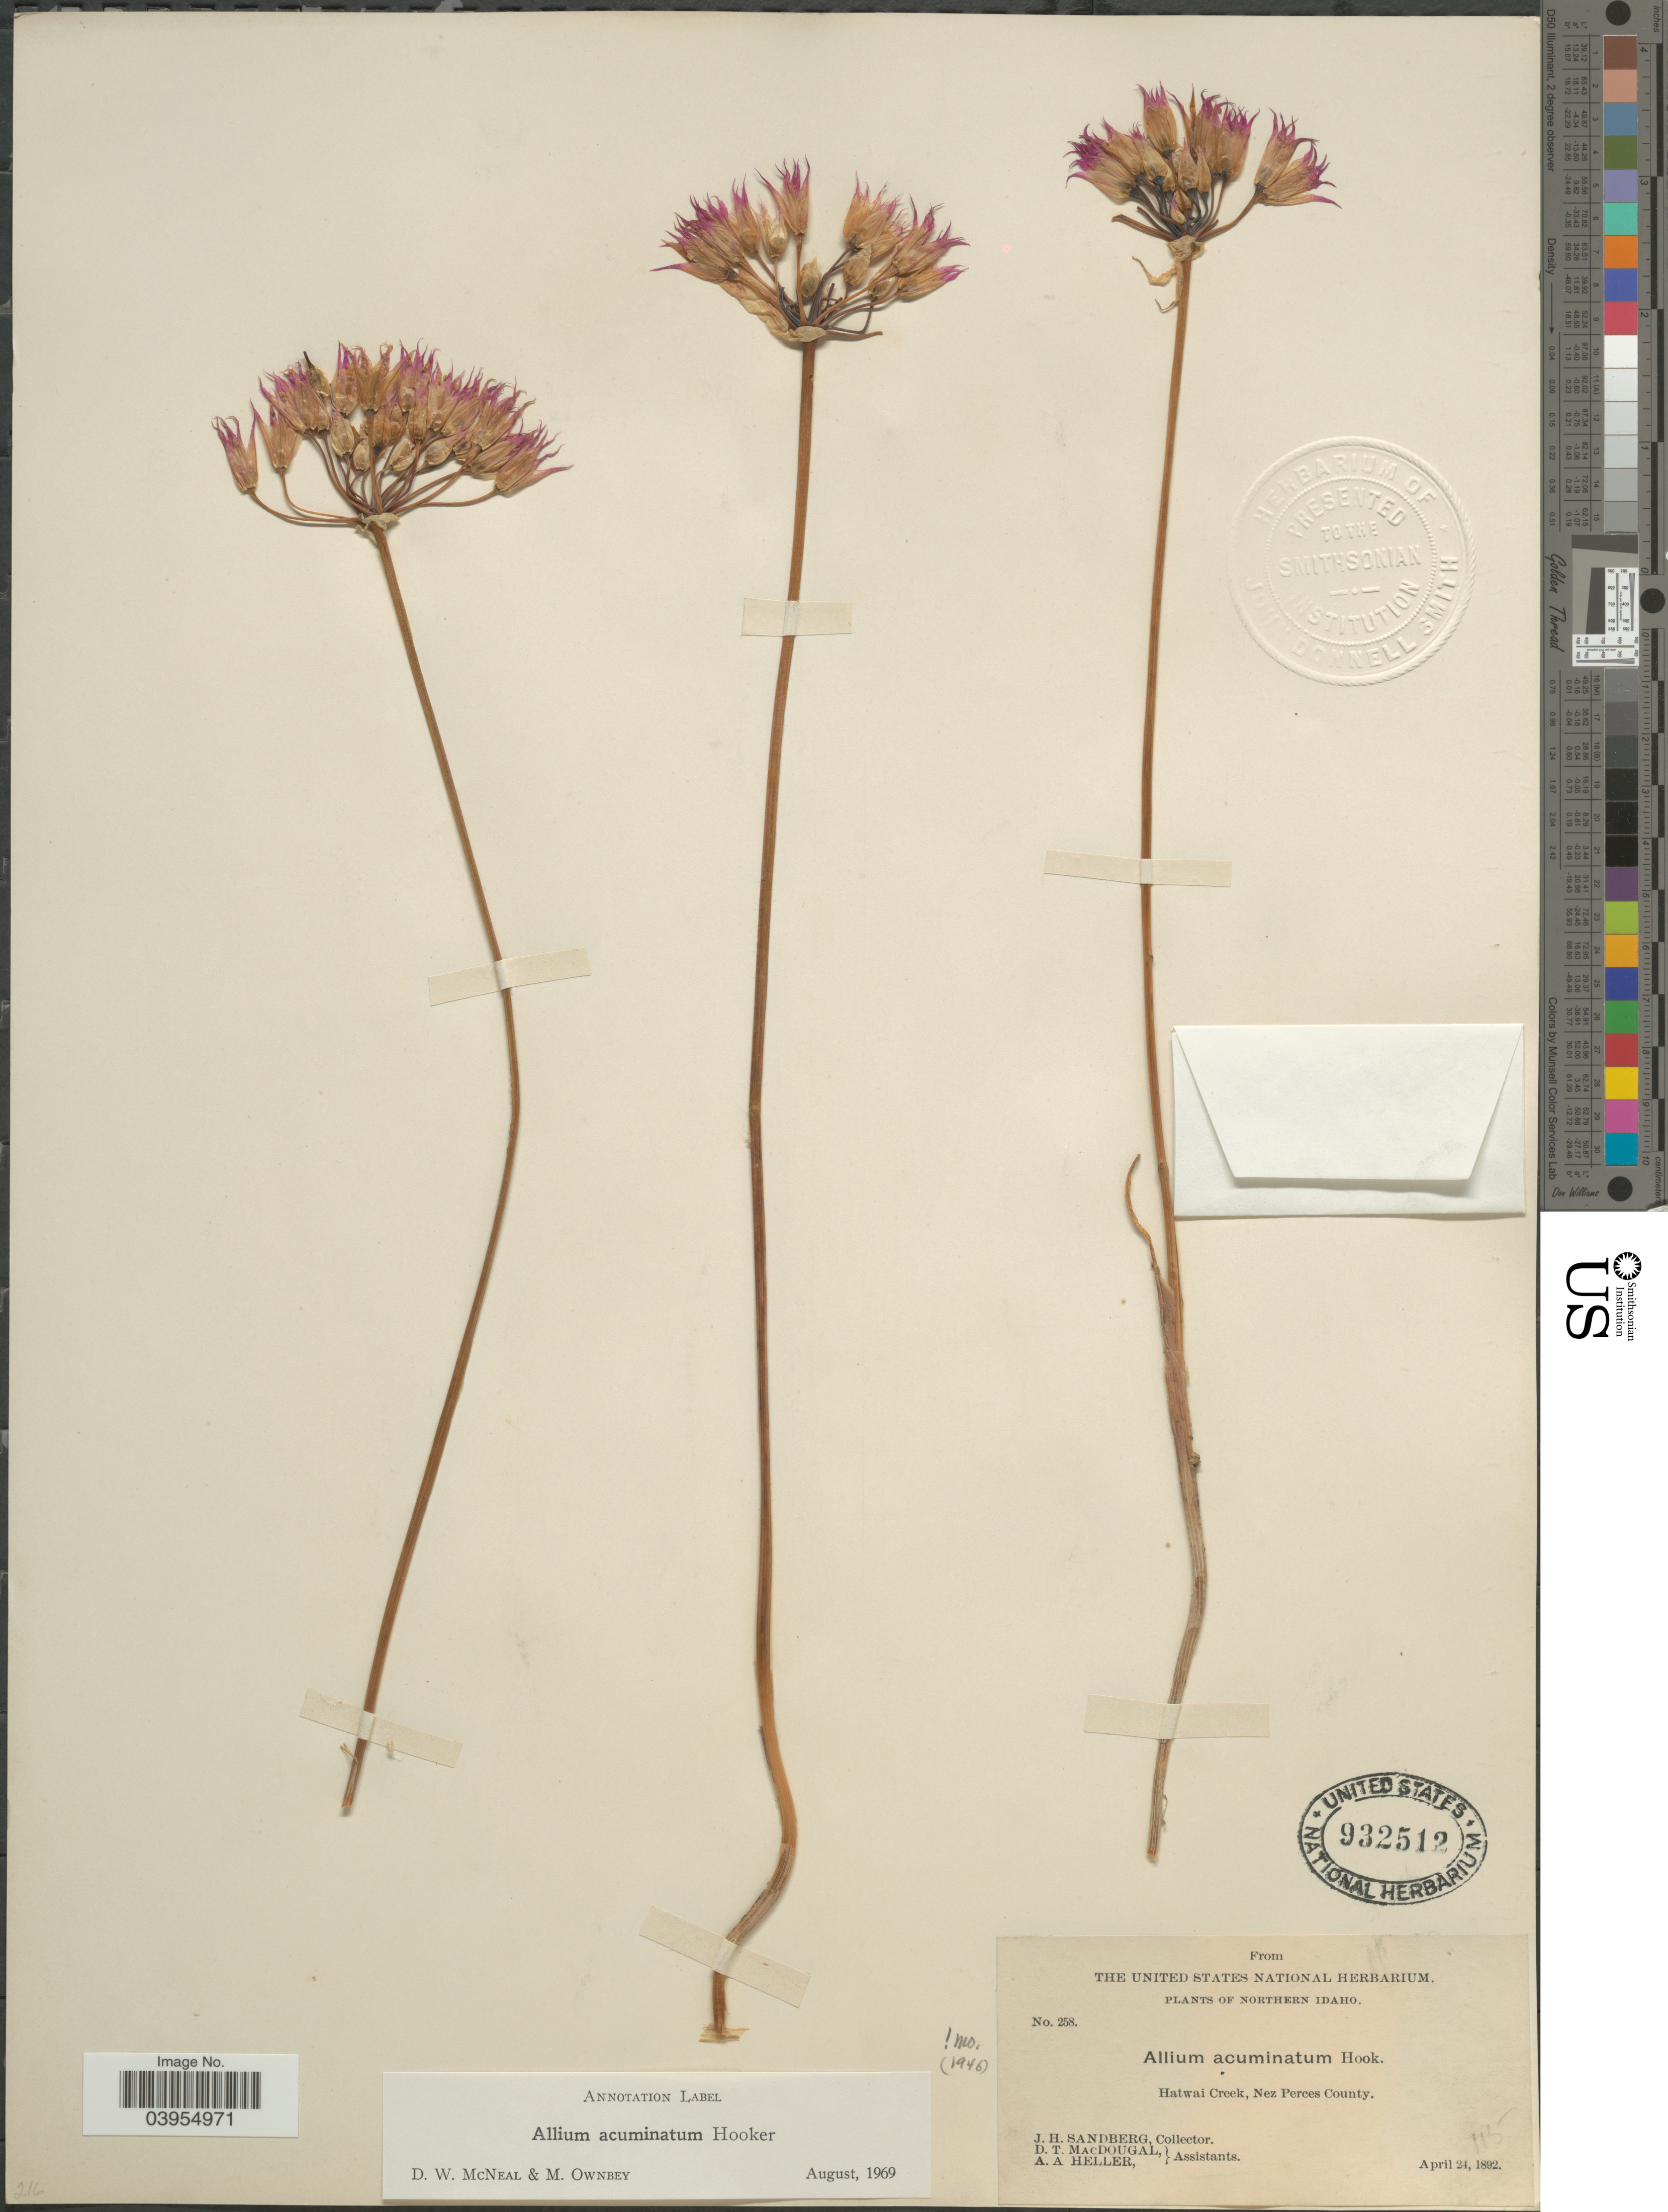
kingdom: Plantae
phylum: Tracheophyta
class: Liliopsida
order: Asparagales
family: Amaryllidaceae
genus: Allium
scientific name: Allium acuminatum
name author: Hook.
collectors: J. H. Sandberg, D. T. MacDougal & A. A. Heller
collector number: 258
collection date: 1892-04-24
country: United States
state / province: Idaho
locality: Northern Idaho. Hatwai Creek, Nez Perces County.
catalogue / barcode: US 932512